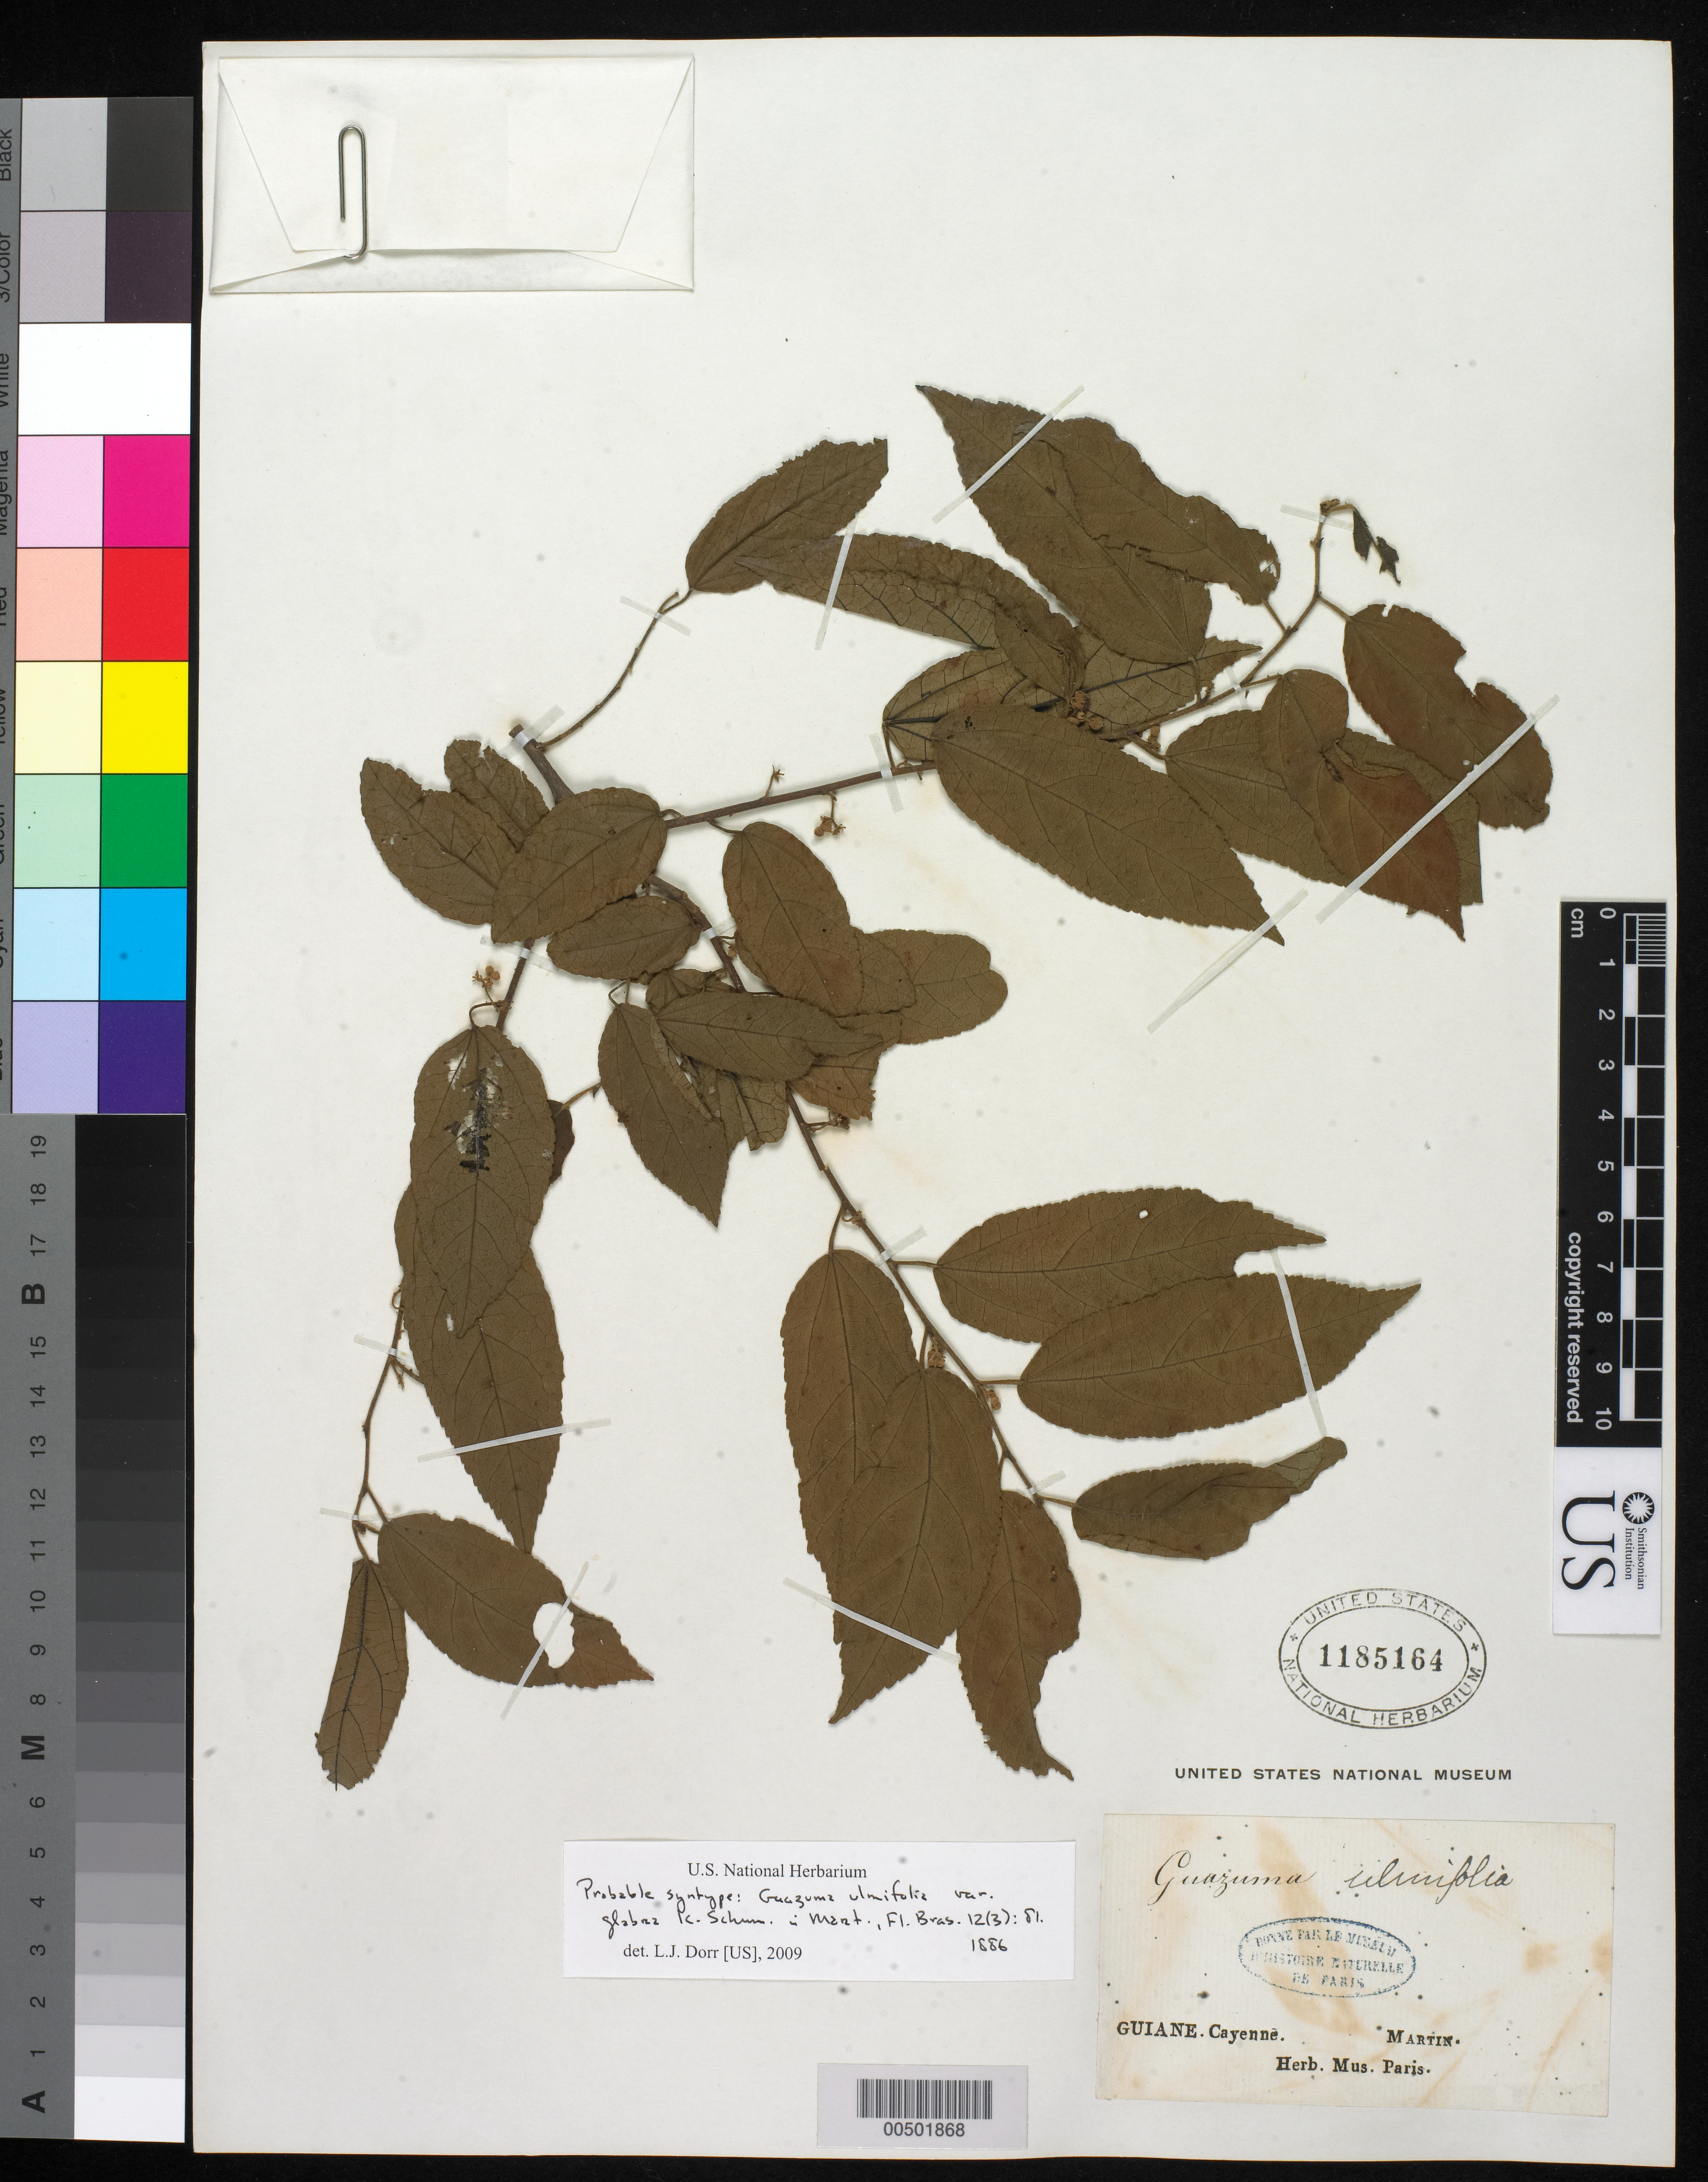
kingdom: Plantae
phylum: Tracheophyta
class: Magnoliopsida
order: Malvales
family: Malvaceae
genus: Guazuma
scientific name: Guazuma ulmifolia var. glabra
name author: K. Schum. in Mart.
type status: Possible Syntype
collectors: Martin, --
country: French Guiana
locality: Guiane. Cayenne.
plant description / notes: According to Tropicos, lectotype collection is Poeppig 2118 (Brazil) as designated by Freytag, Ceiba 1: 220 (1951), but specific herbarium was not cited.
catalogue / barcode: US 1185164